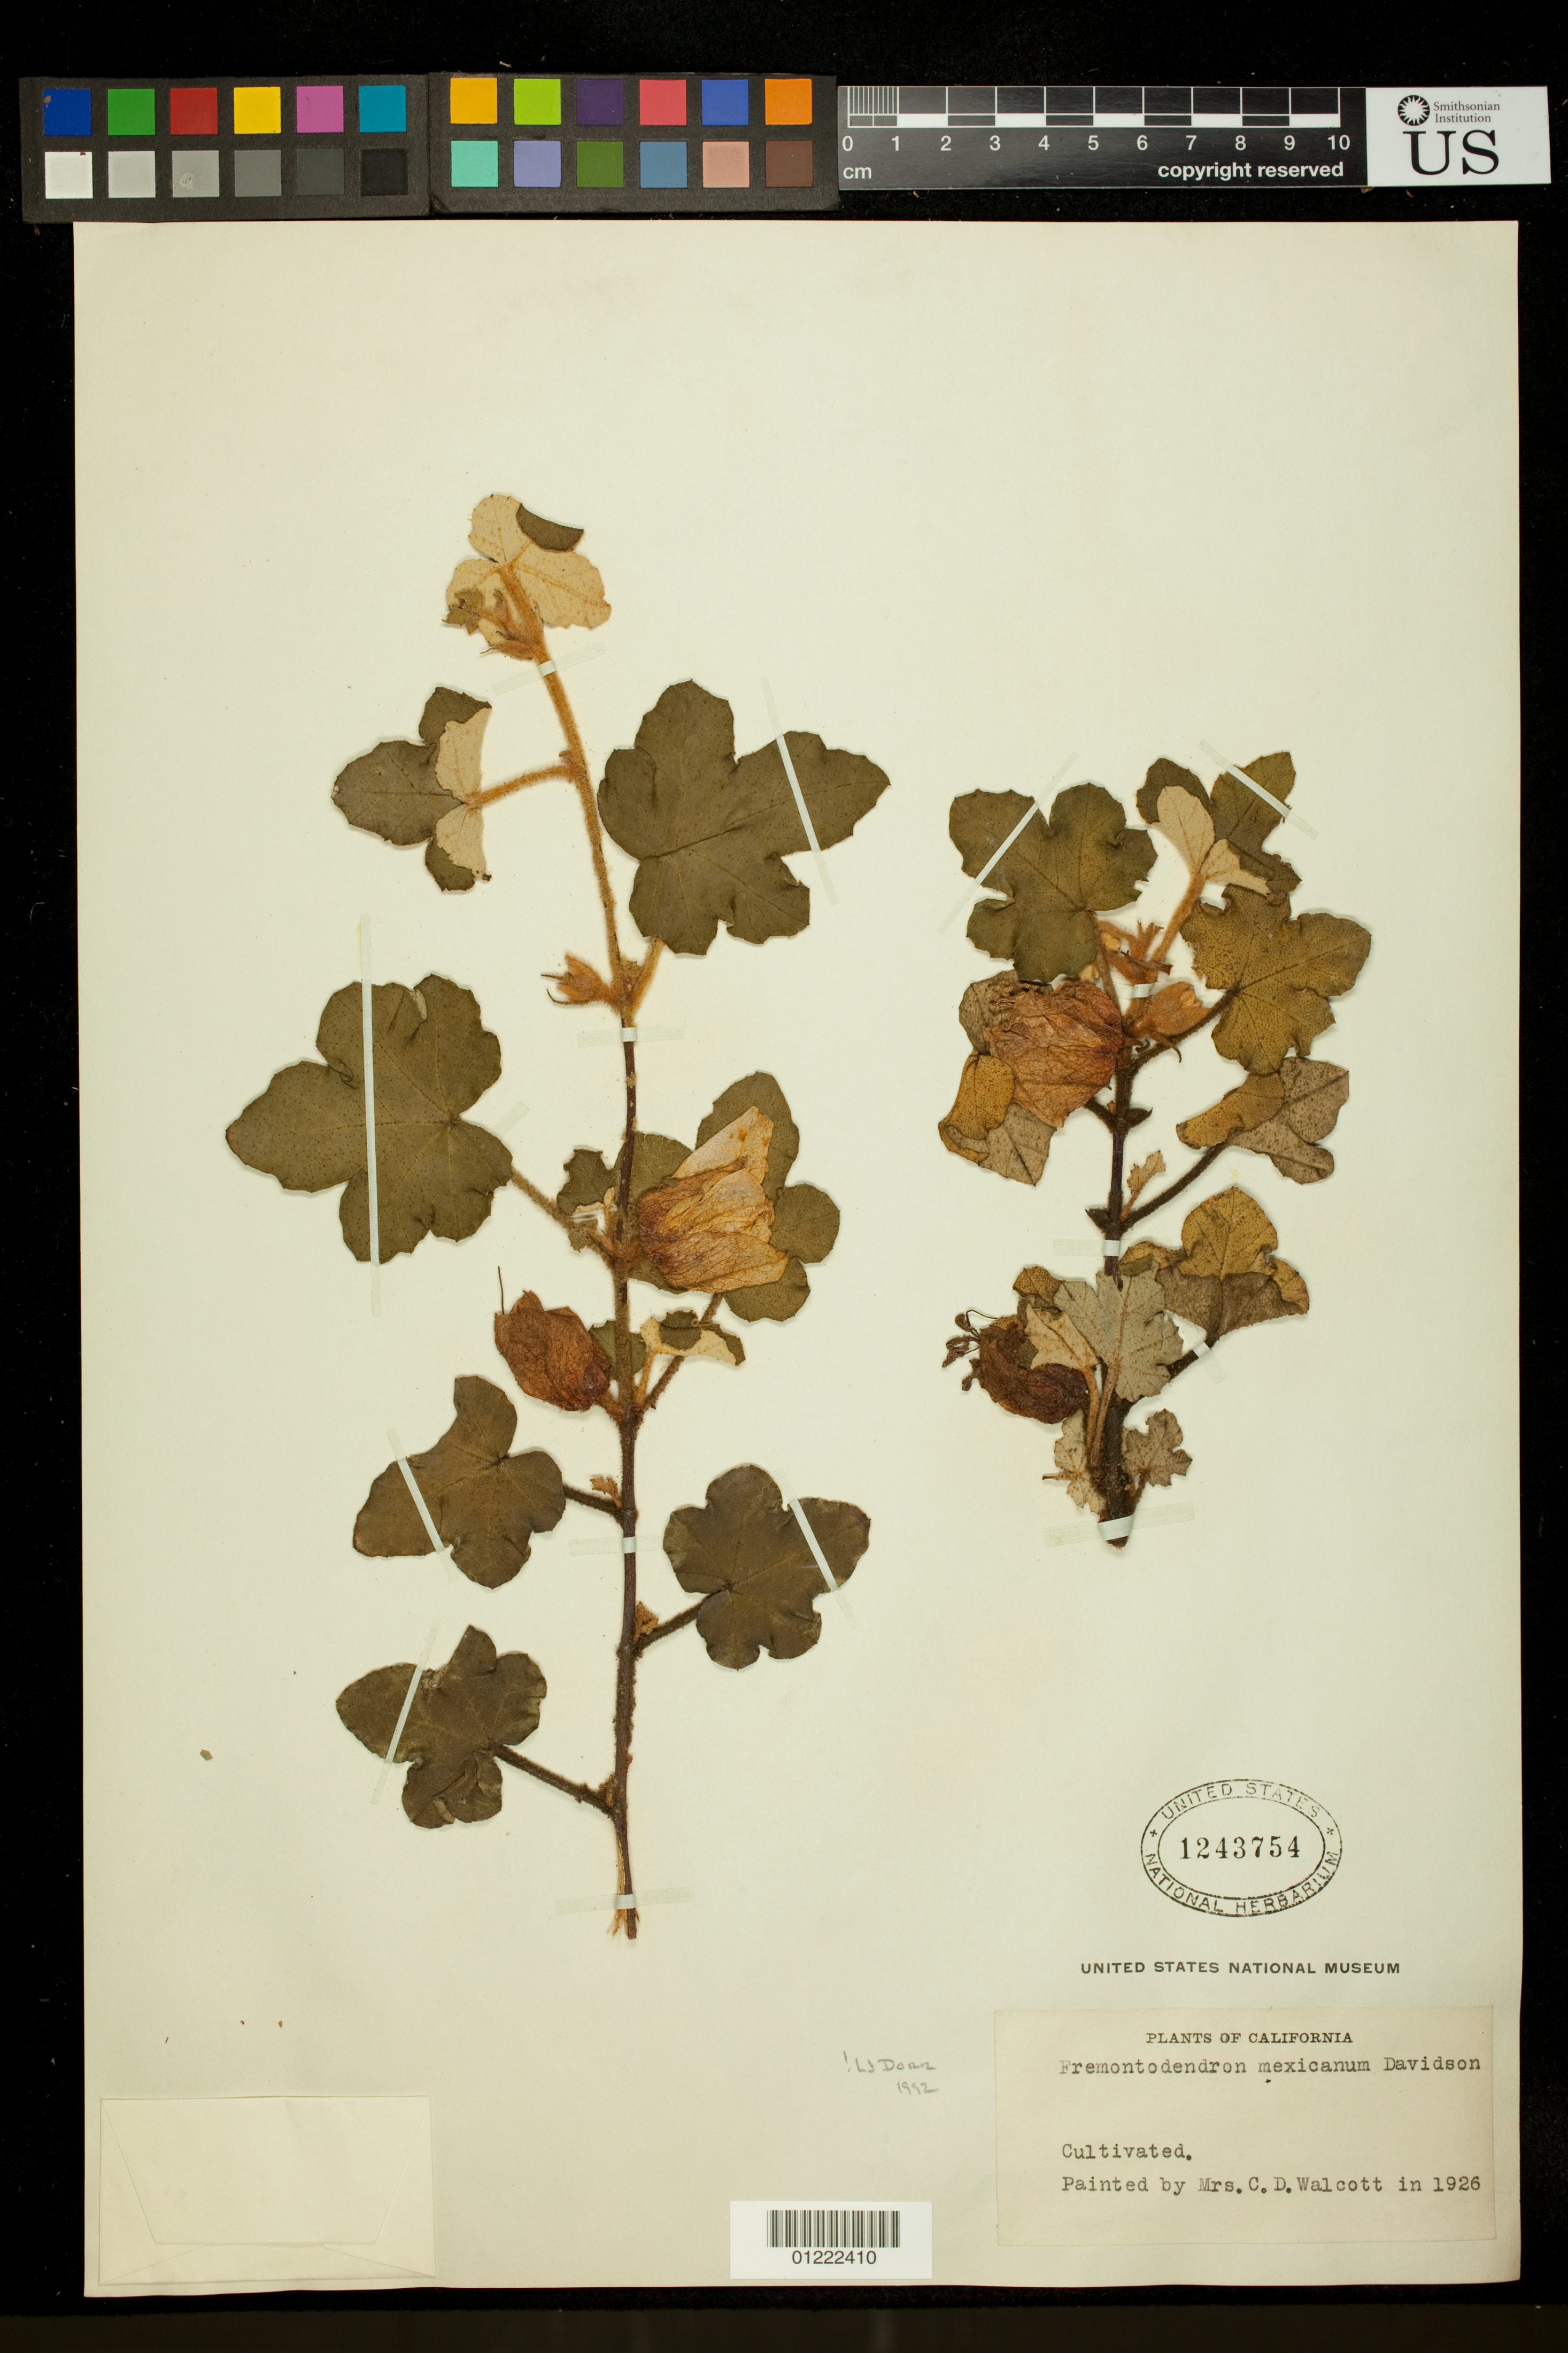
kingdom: Plantae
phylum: Tracheophyta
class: Magnoliopsida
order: Malvales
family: Malvaceae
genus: Fremontodendron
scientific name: Fremontodendron mexicanum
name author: Davidson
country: United States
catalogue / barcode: US 1243754